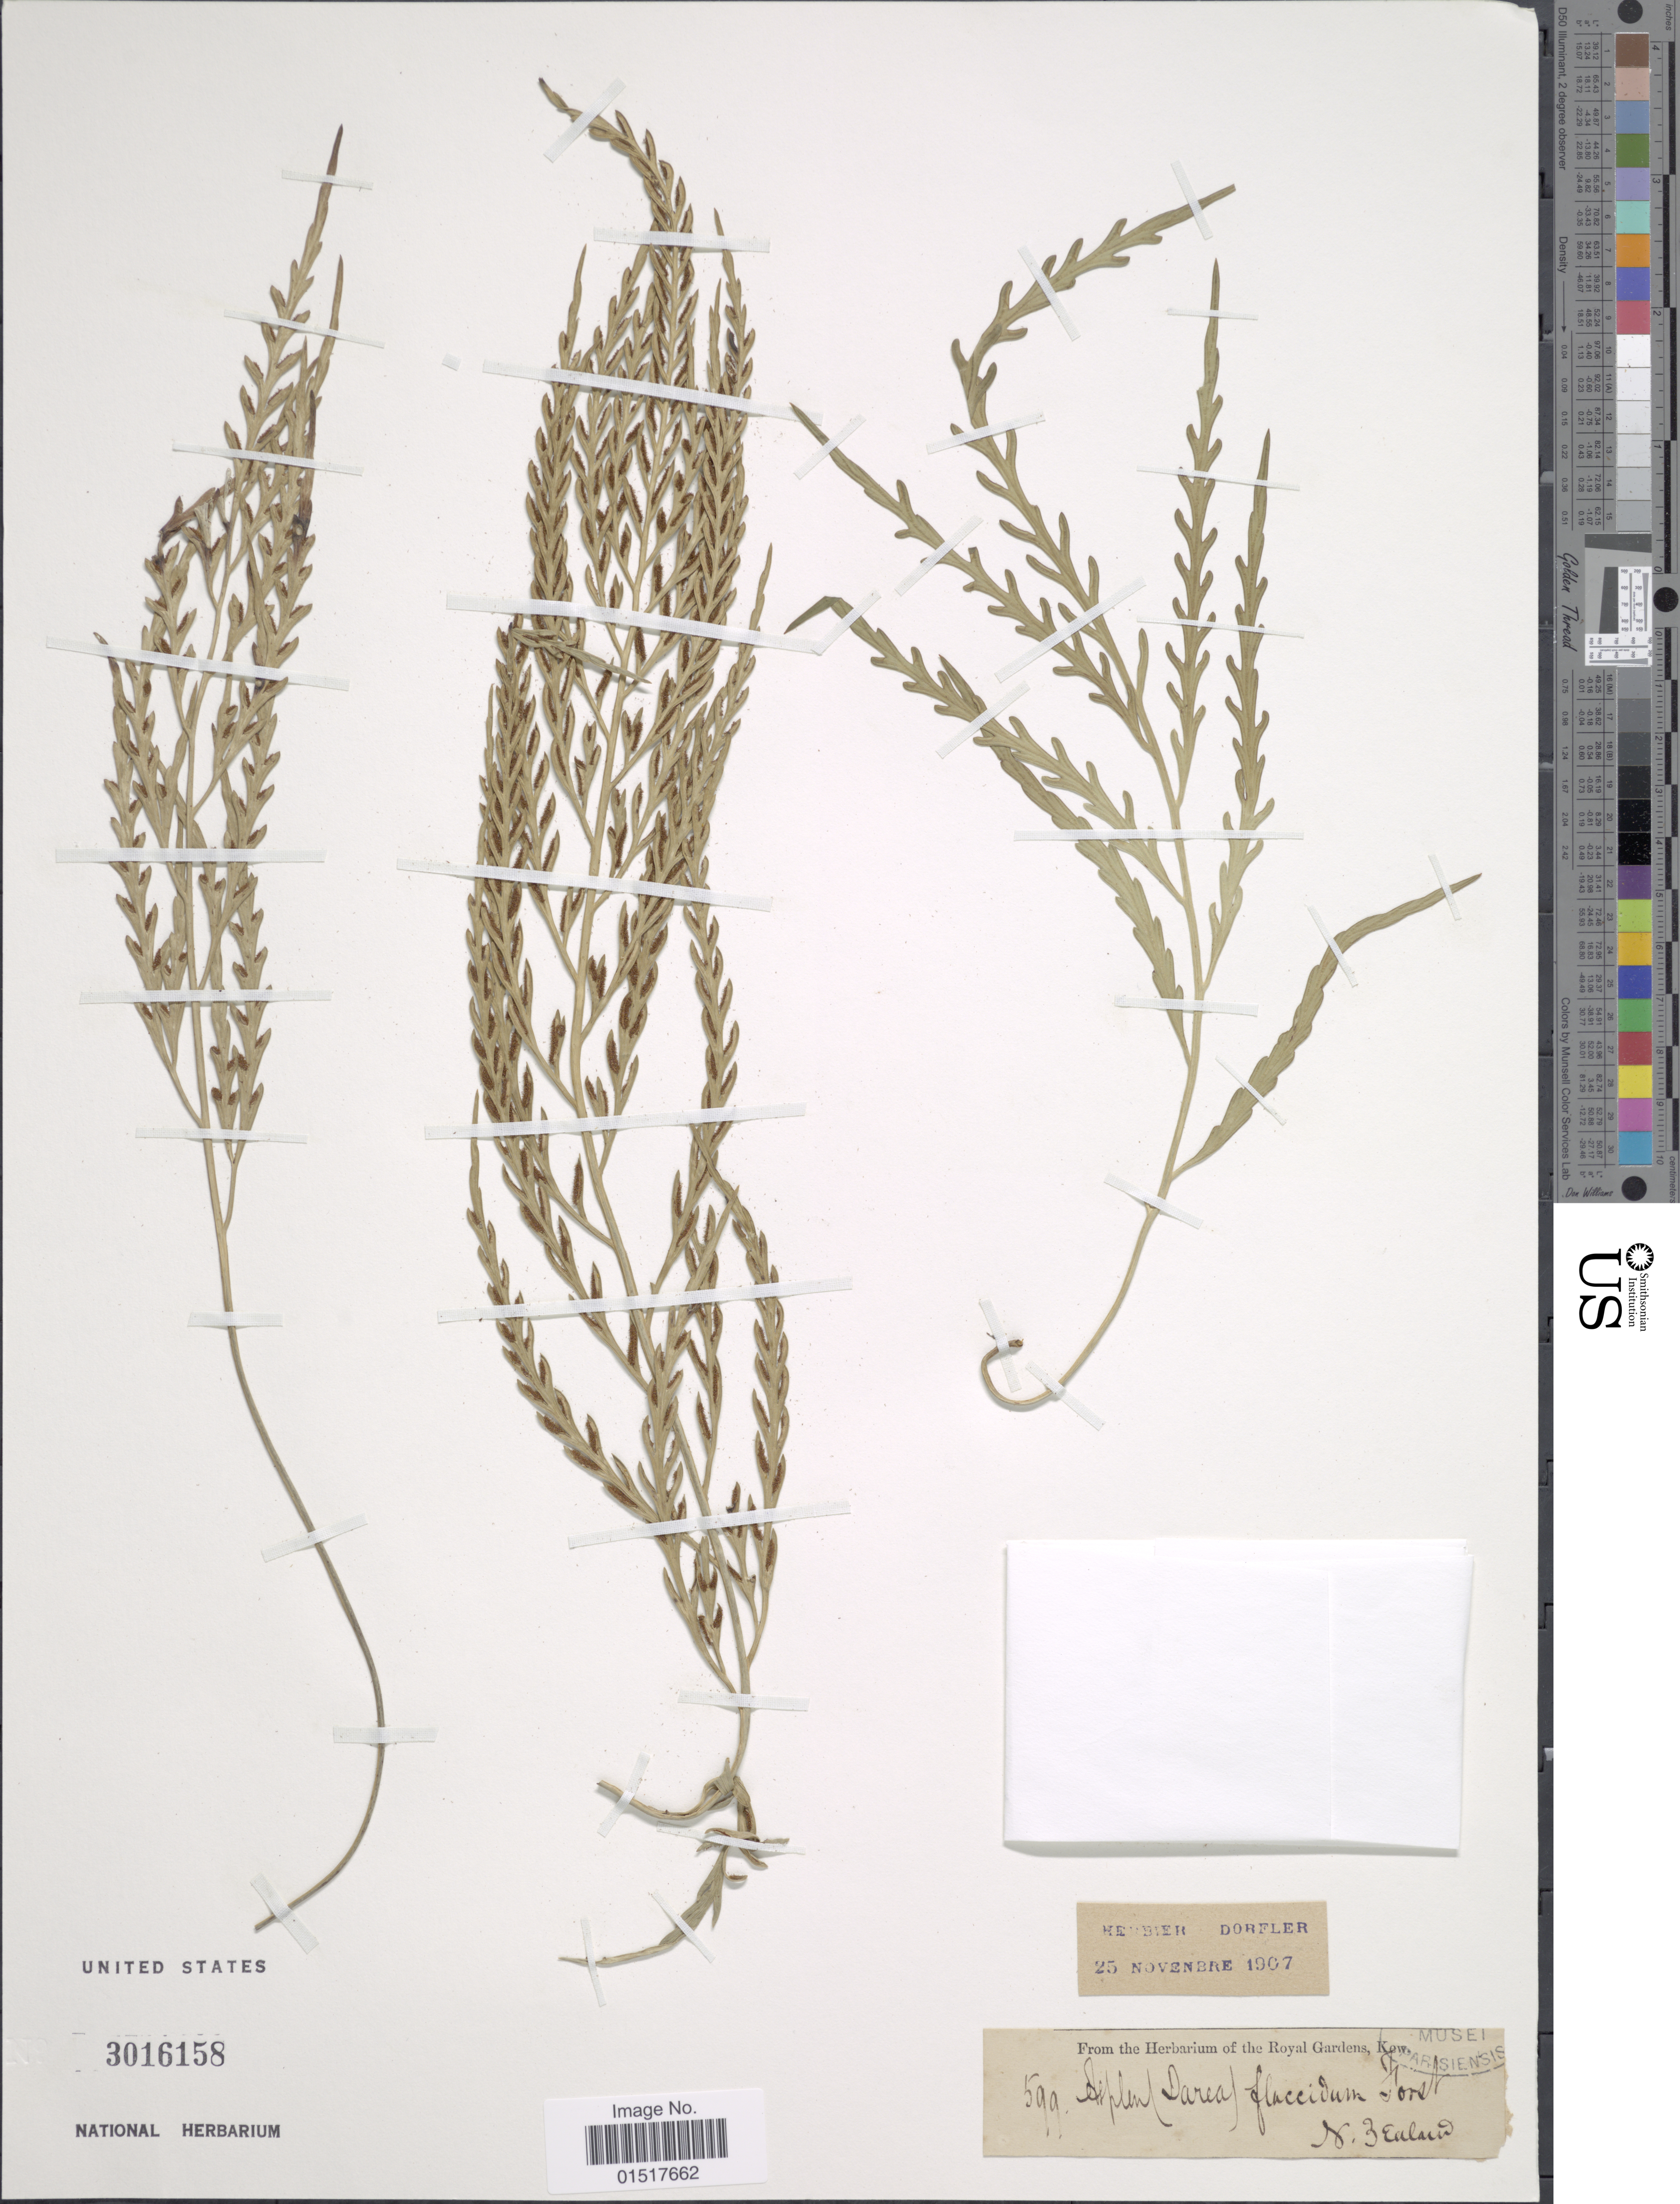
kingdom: Plantae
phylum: Tracheophyta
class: Polypodiopsida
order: Polypodiales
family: Aspleniaceae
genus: Asplenium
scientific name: Asplenium flaccidum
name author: Bonap.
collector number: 599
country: New Zealand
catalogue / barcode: US 3016158